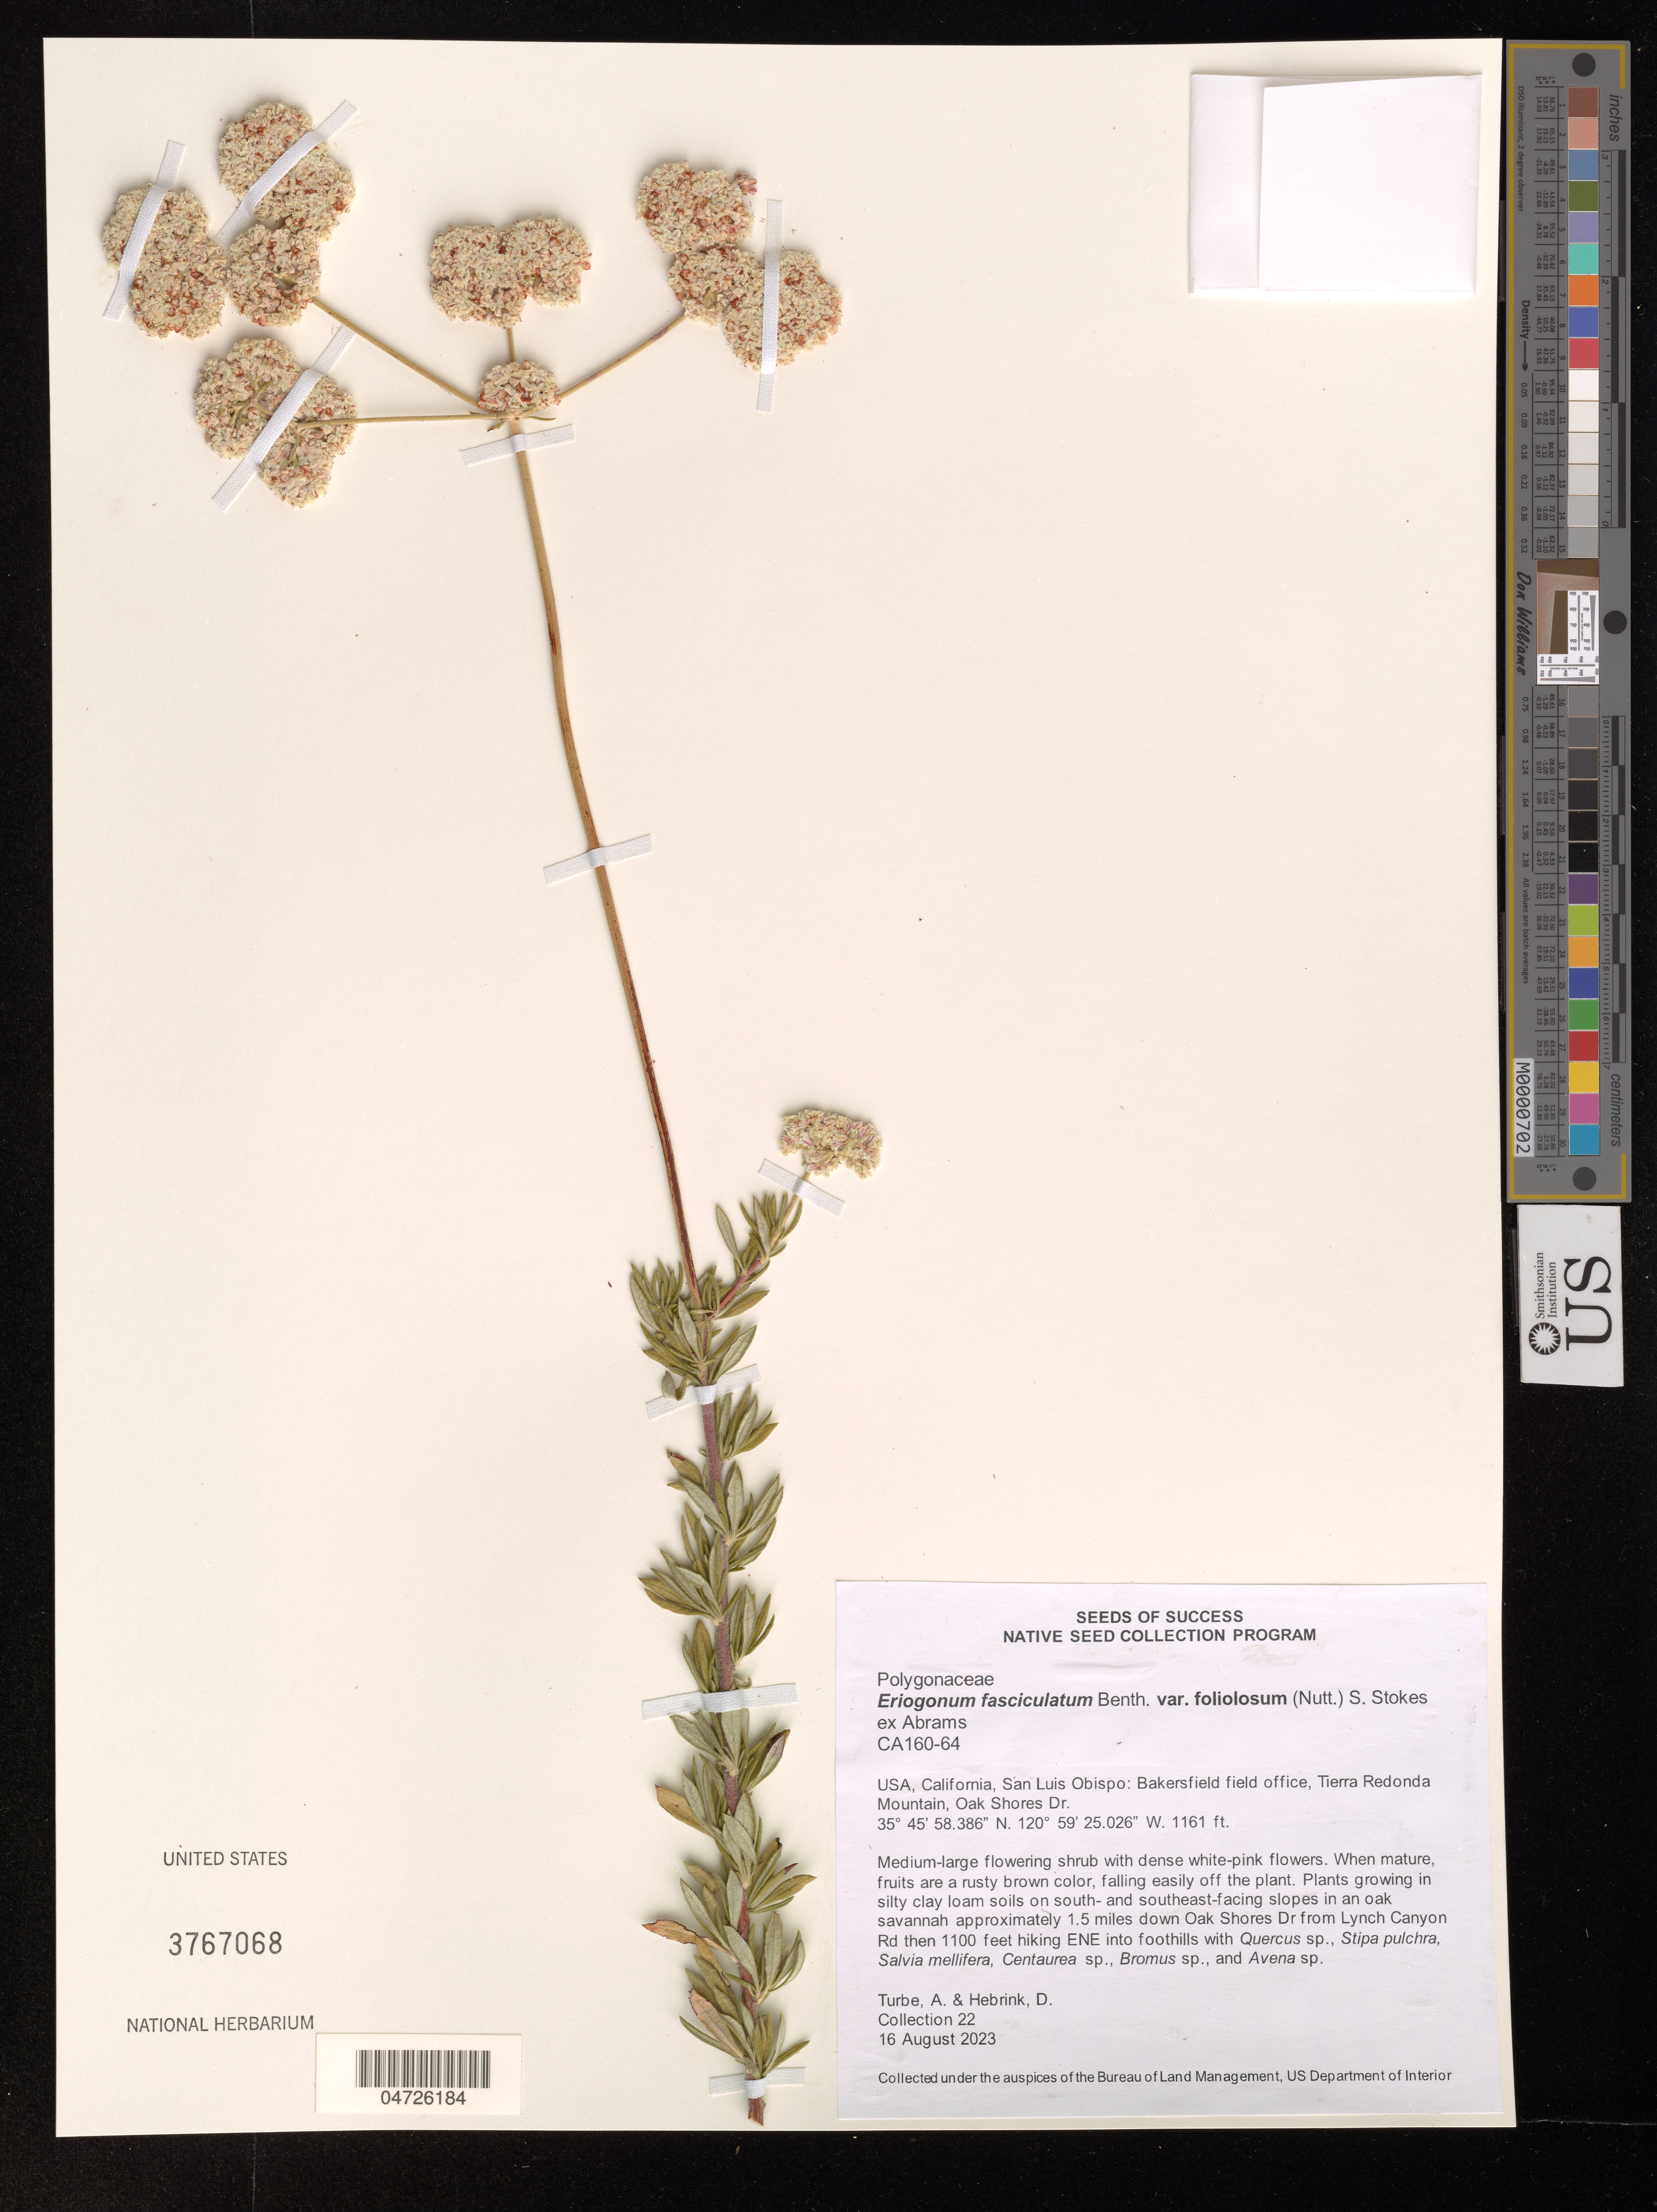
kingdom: Plantae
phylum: Tracheophyta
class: Magnoliopsida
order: Caryophyllales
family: Polygonaceae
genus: Eriogonum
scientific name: Eriogonum fasciculatum var. foliolosum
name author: (Nutt.) S. Stokes ex Abrams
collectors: A. Turbe & D. Hebrink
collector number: Collection 22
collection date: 2023-08-16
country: United States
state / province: California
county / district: San Louis Obispo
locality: San Luis Obispo: Bakersfield field office, Tierra Redonda Mountain, Oak Shores Dr. Plants growing in silty clay loam soils on south- and southeast-facing slopes in an oak savannah approximately 1.5 miles down Oak Shores Dr from Lynch Canyon Rd then 1100 feet hiking ENE into foothills.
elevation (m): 354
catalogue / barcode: US 3767068